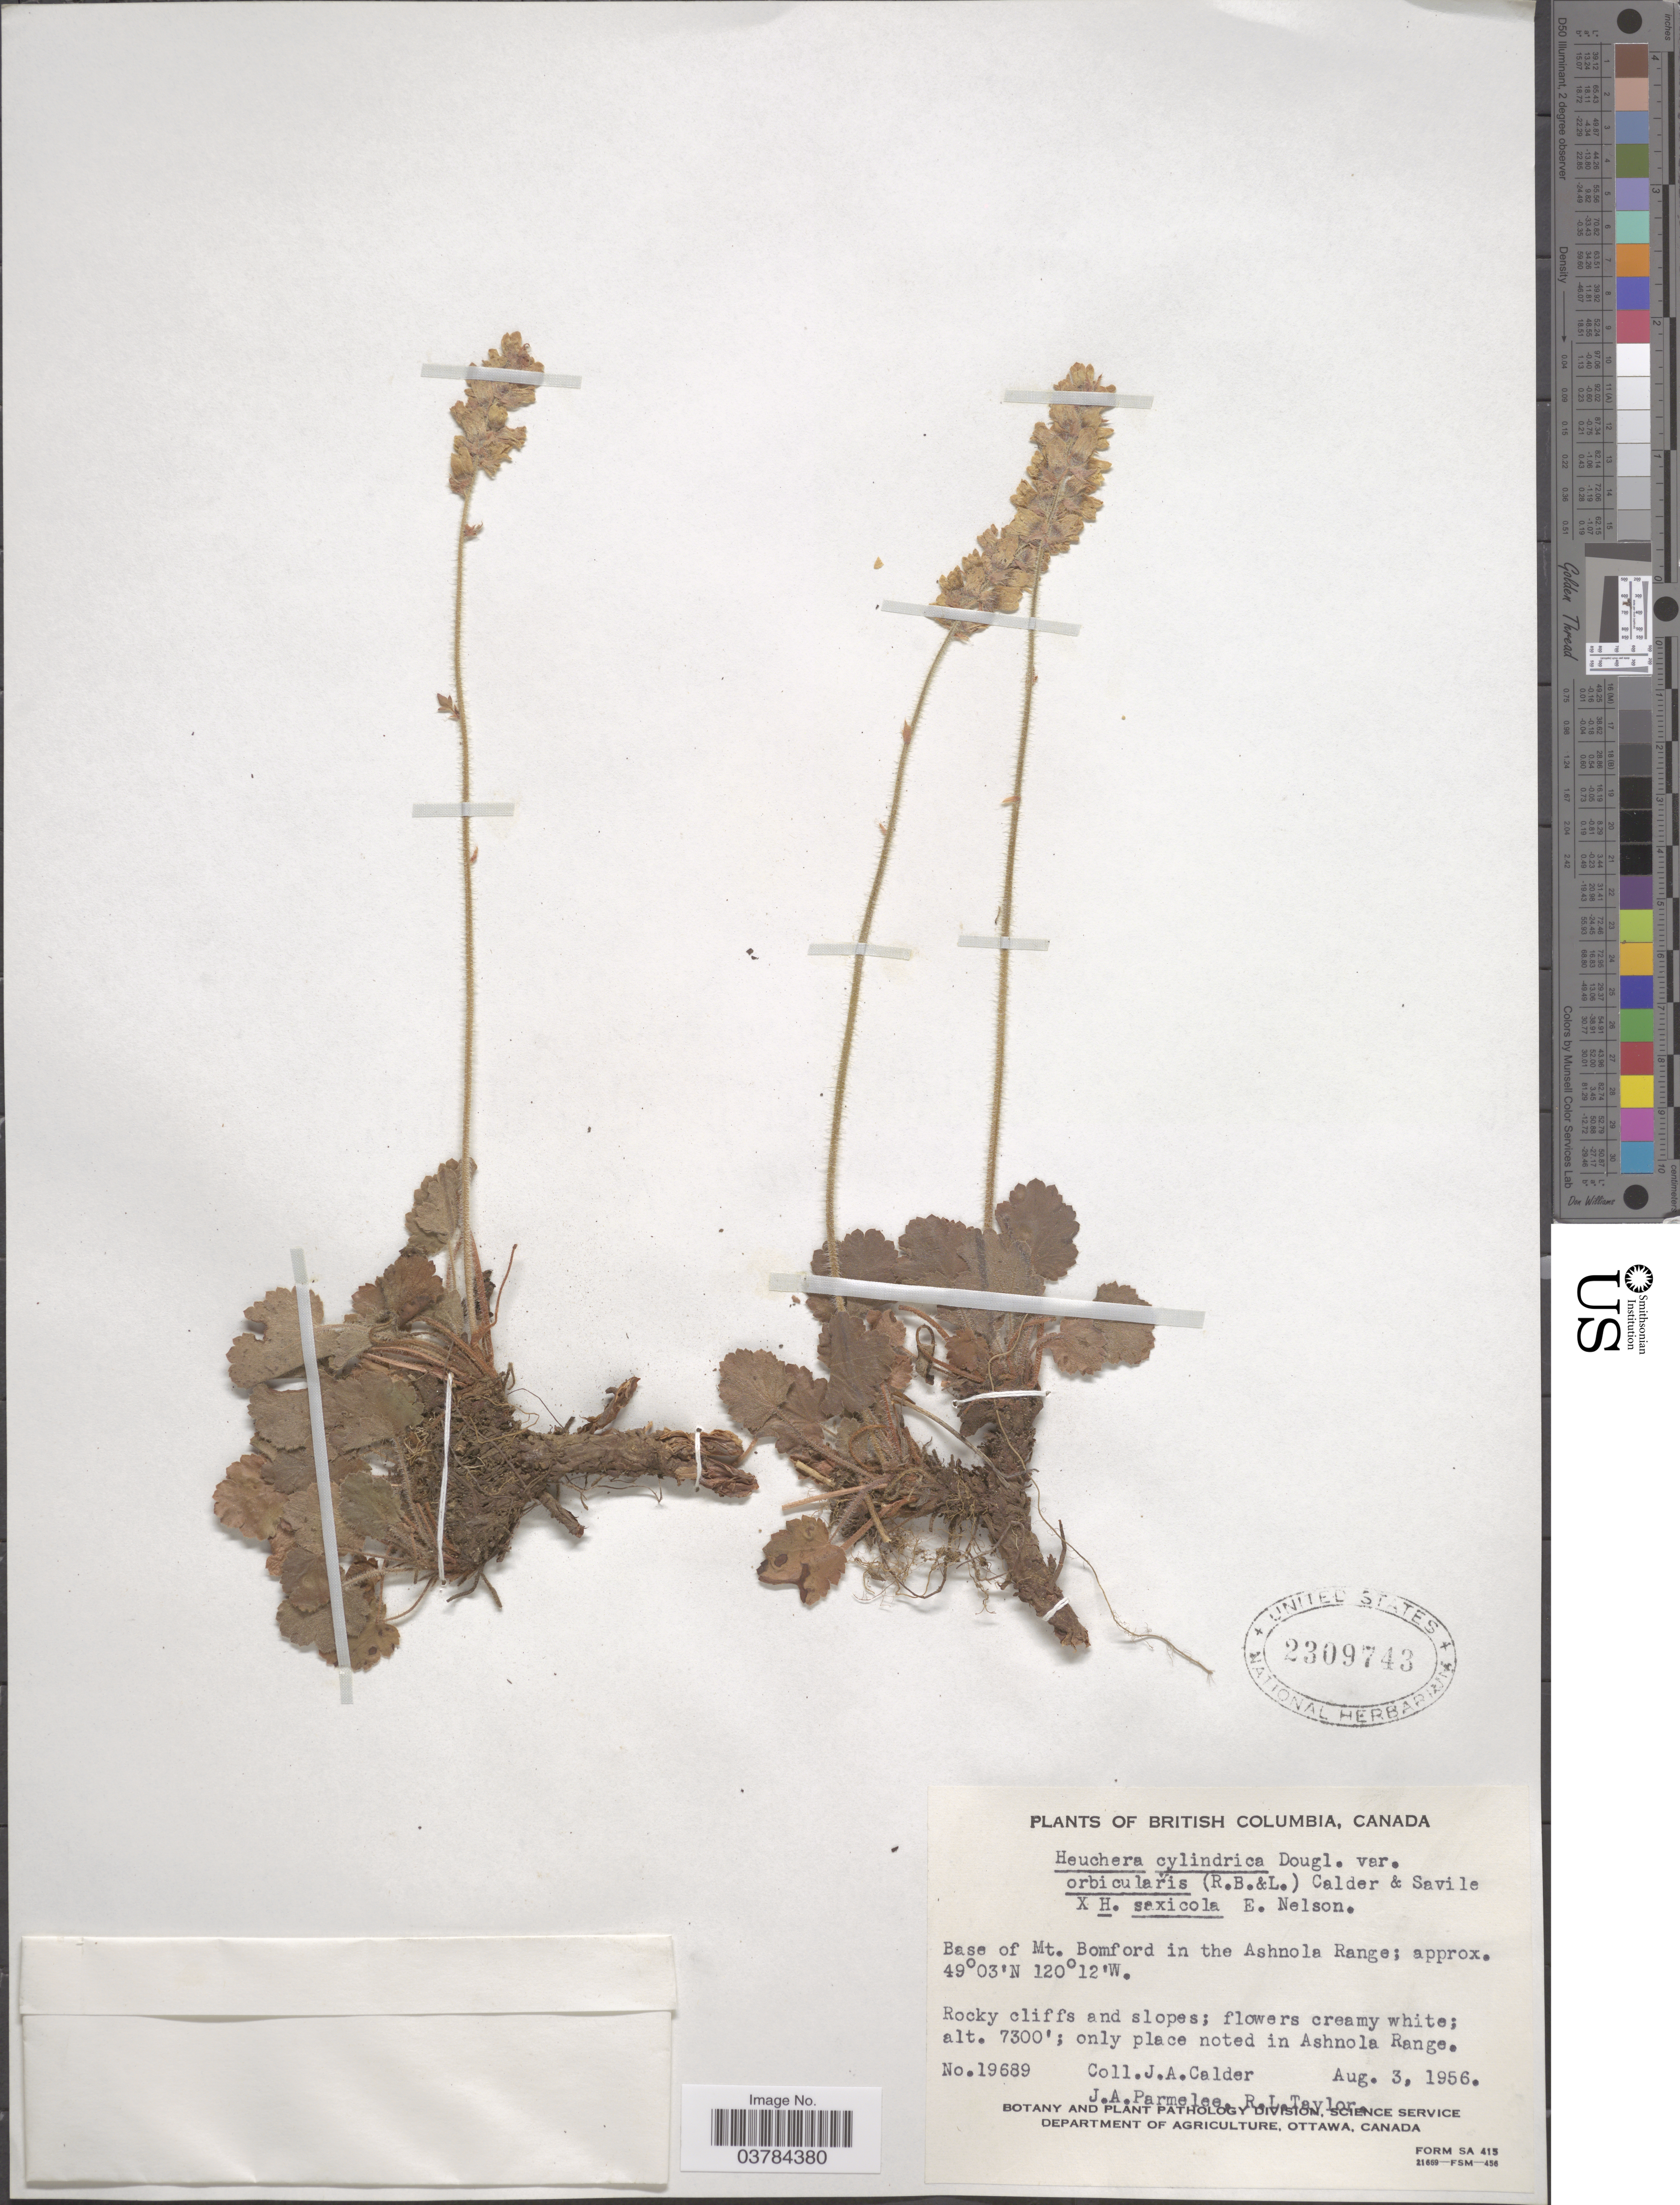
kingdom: Plantae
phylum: Tracheophyta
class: Magnoliopsida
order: Saxifragales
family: Saxifragaceae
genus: Heuchera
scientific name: Heuchera cylindrica var. orbicaulis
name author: (Rosend. et al.) Calder & Savile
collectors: J. A. Calder, J. A. Parmelee & R. Taylor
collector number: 19689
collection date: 1956-08-03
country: Canada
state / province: British Columbia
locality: Base of Mt. Bomford in the Ashnola Range.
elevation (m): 2225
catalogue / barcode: US 2309743